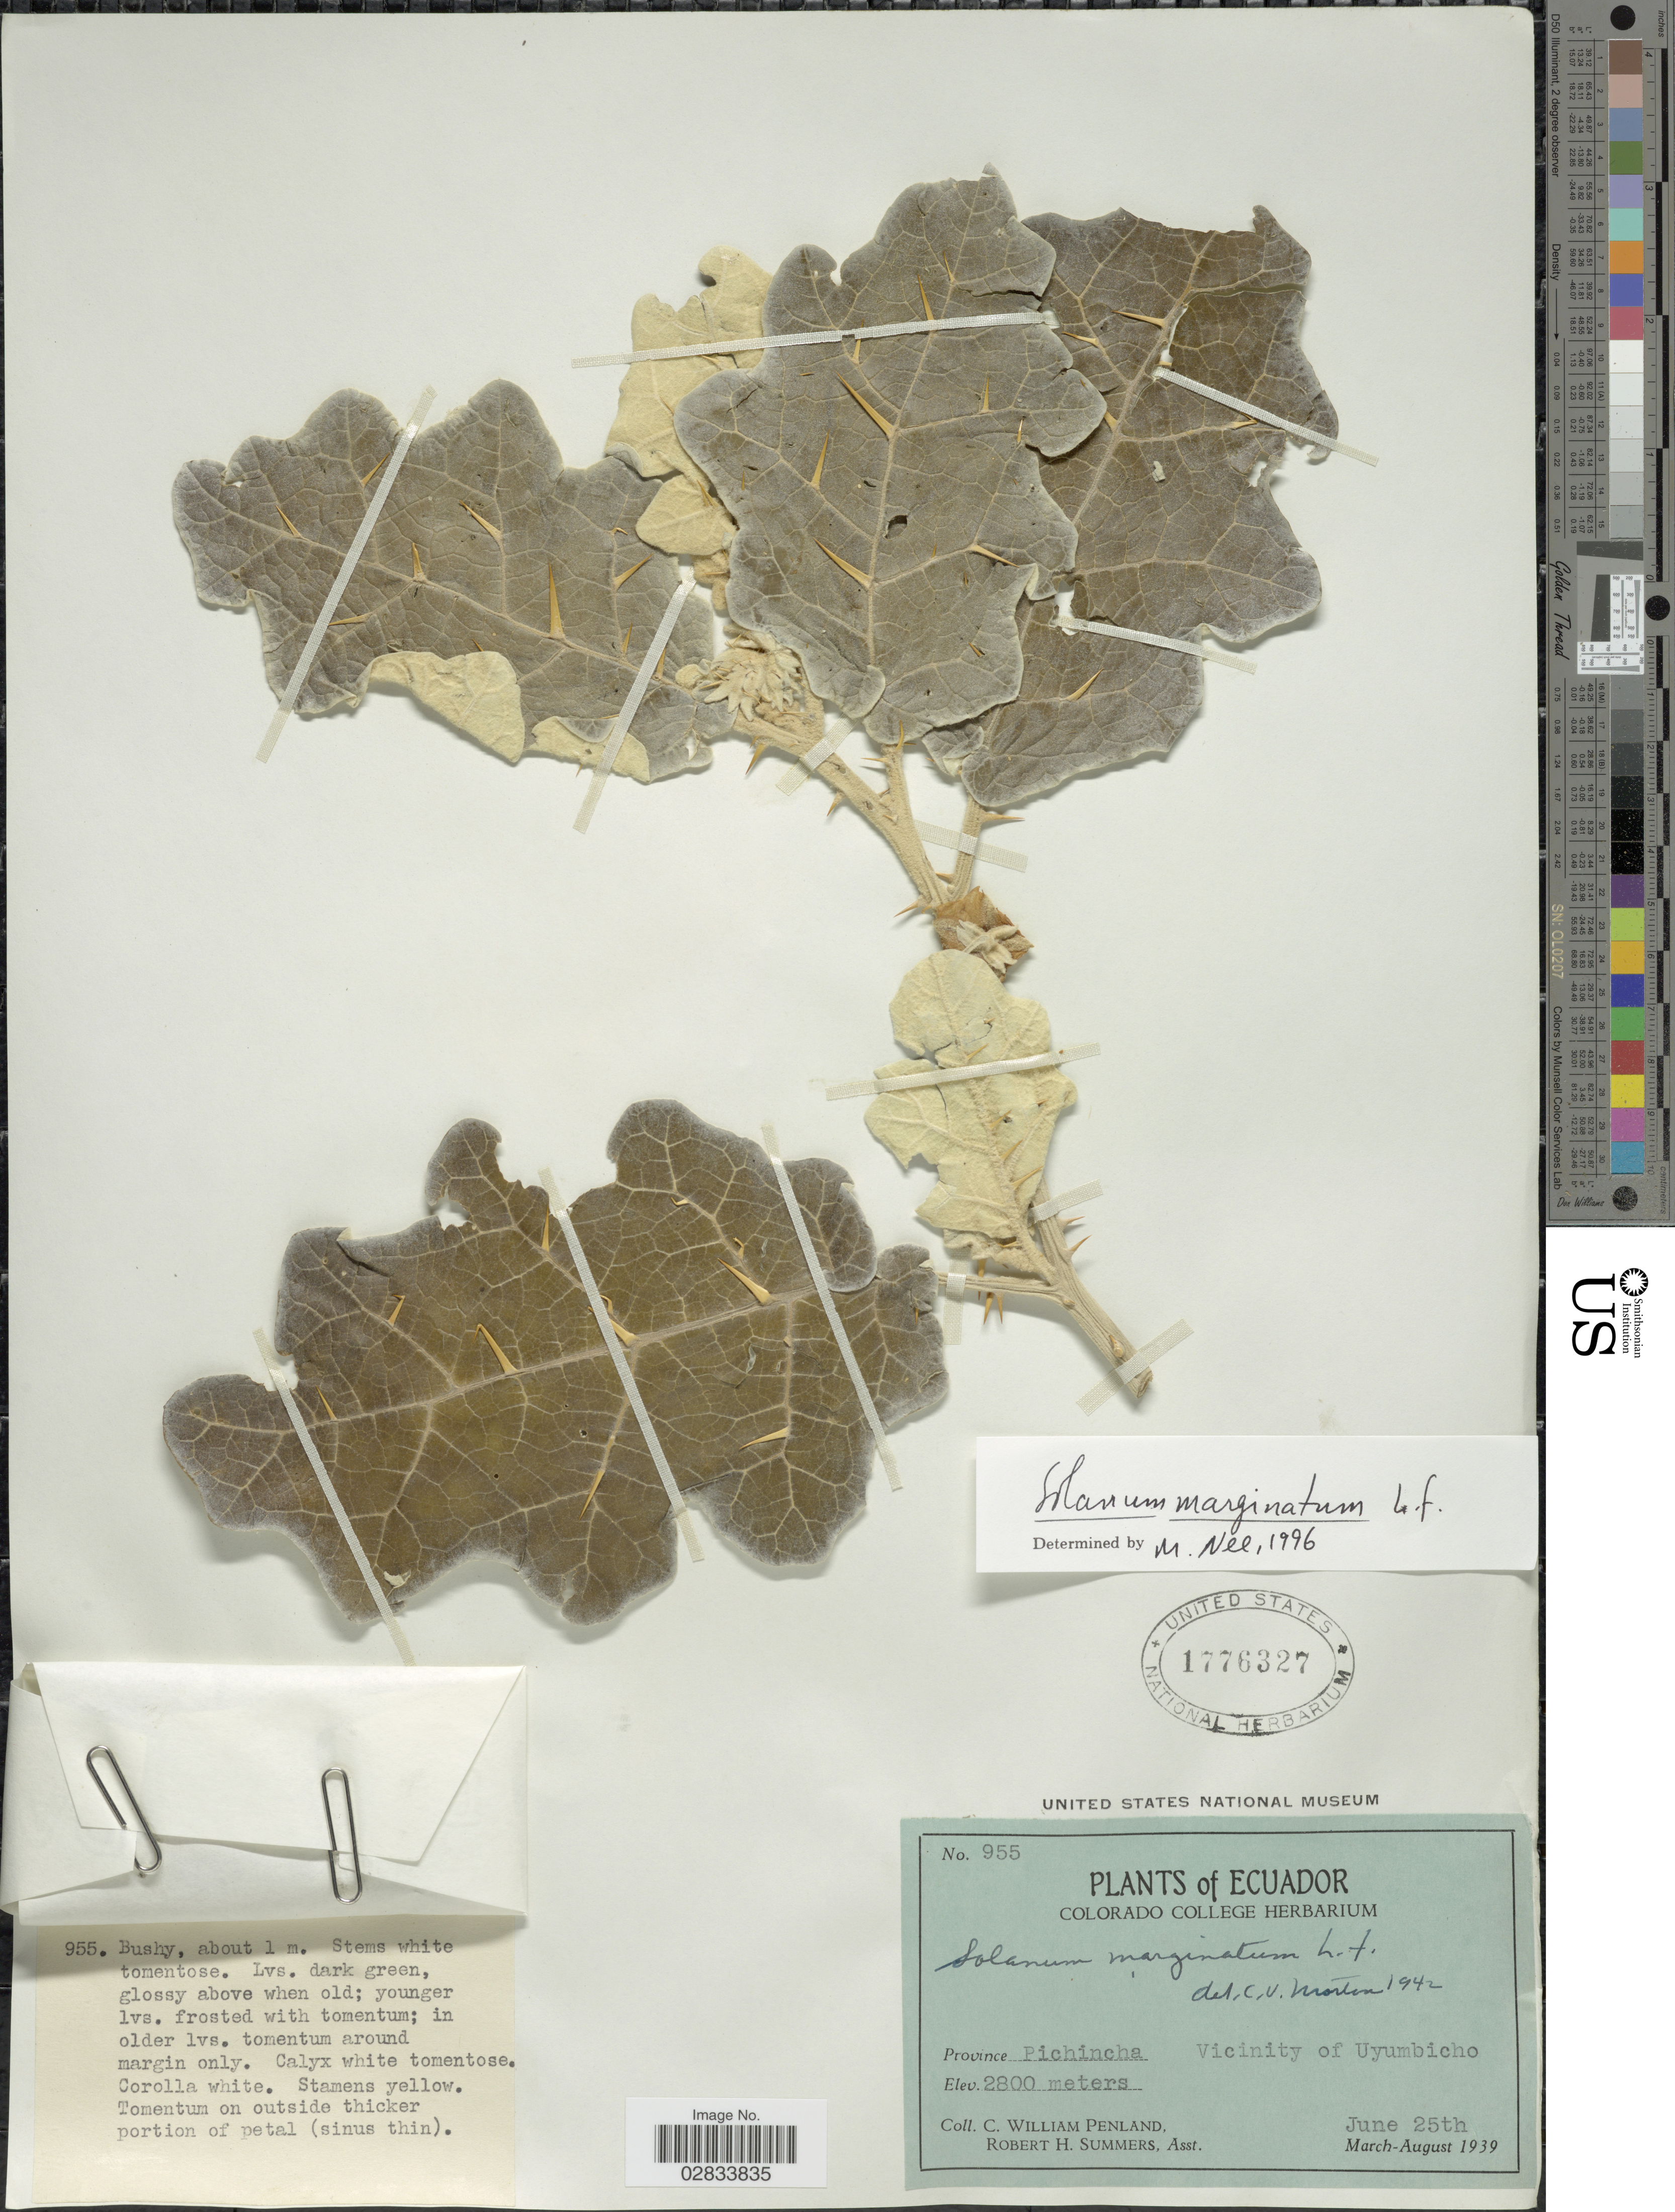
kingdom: Plantae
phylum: Tracheophyta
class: Magnoliopsida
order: Solanales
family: Solanaceae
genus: Solanum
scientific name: Solanum marginatum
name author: L. f.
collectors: C. W. Penland & R. Summers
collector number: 955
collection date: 1939-06-25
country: Ecuador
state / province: Pichincha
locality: Province Pichincha, Vicinity of Uyumbicho.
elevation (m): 2800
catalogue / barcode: US 1776327